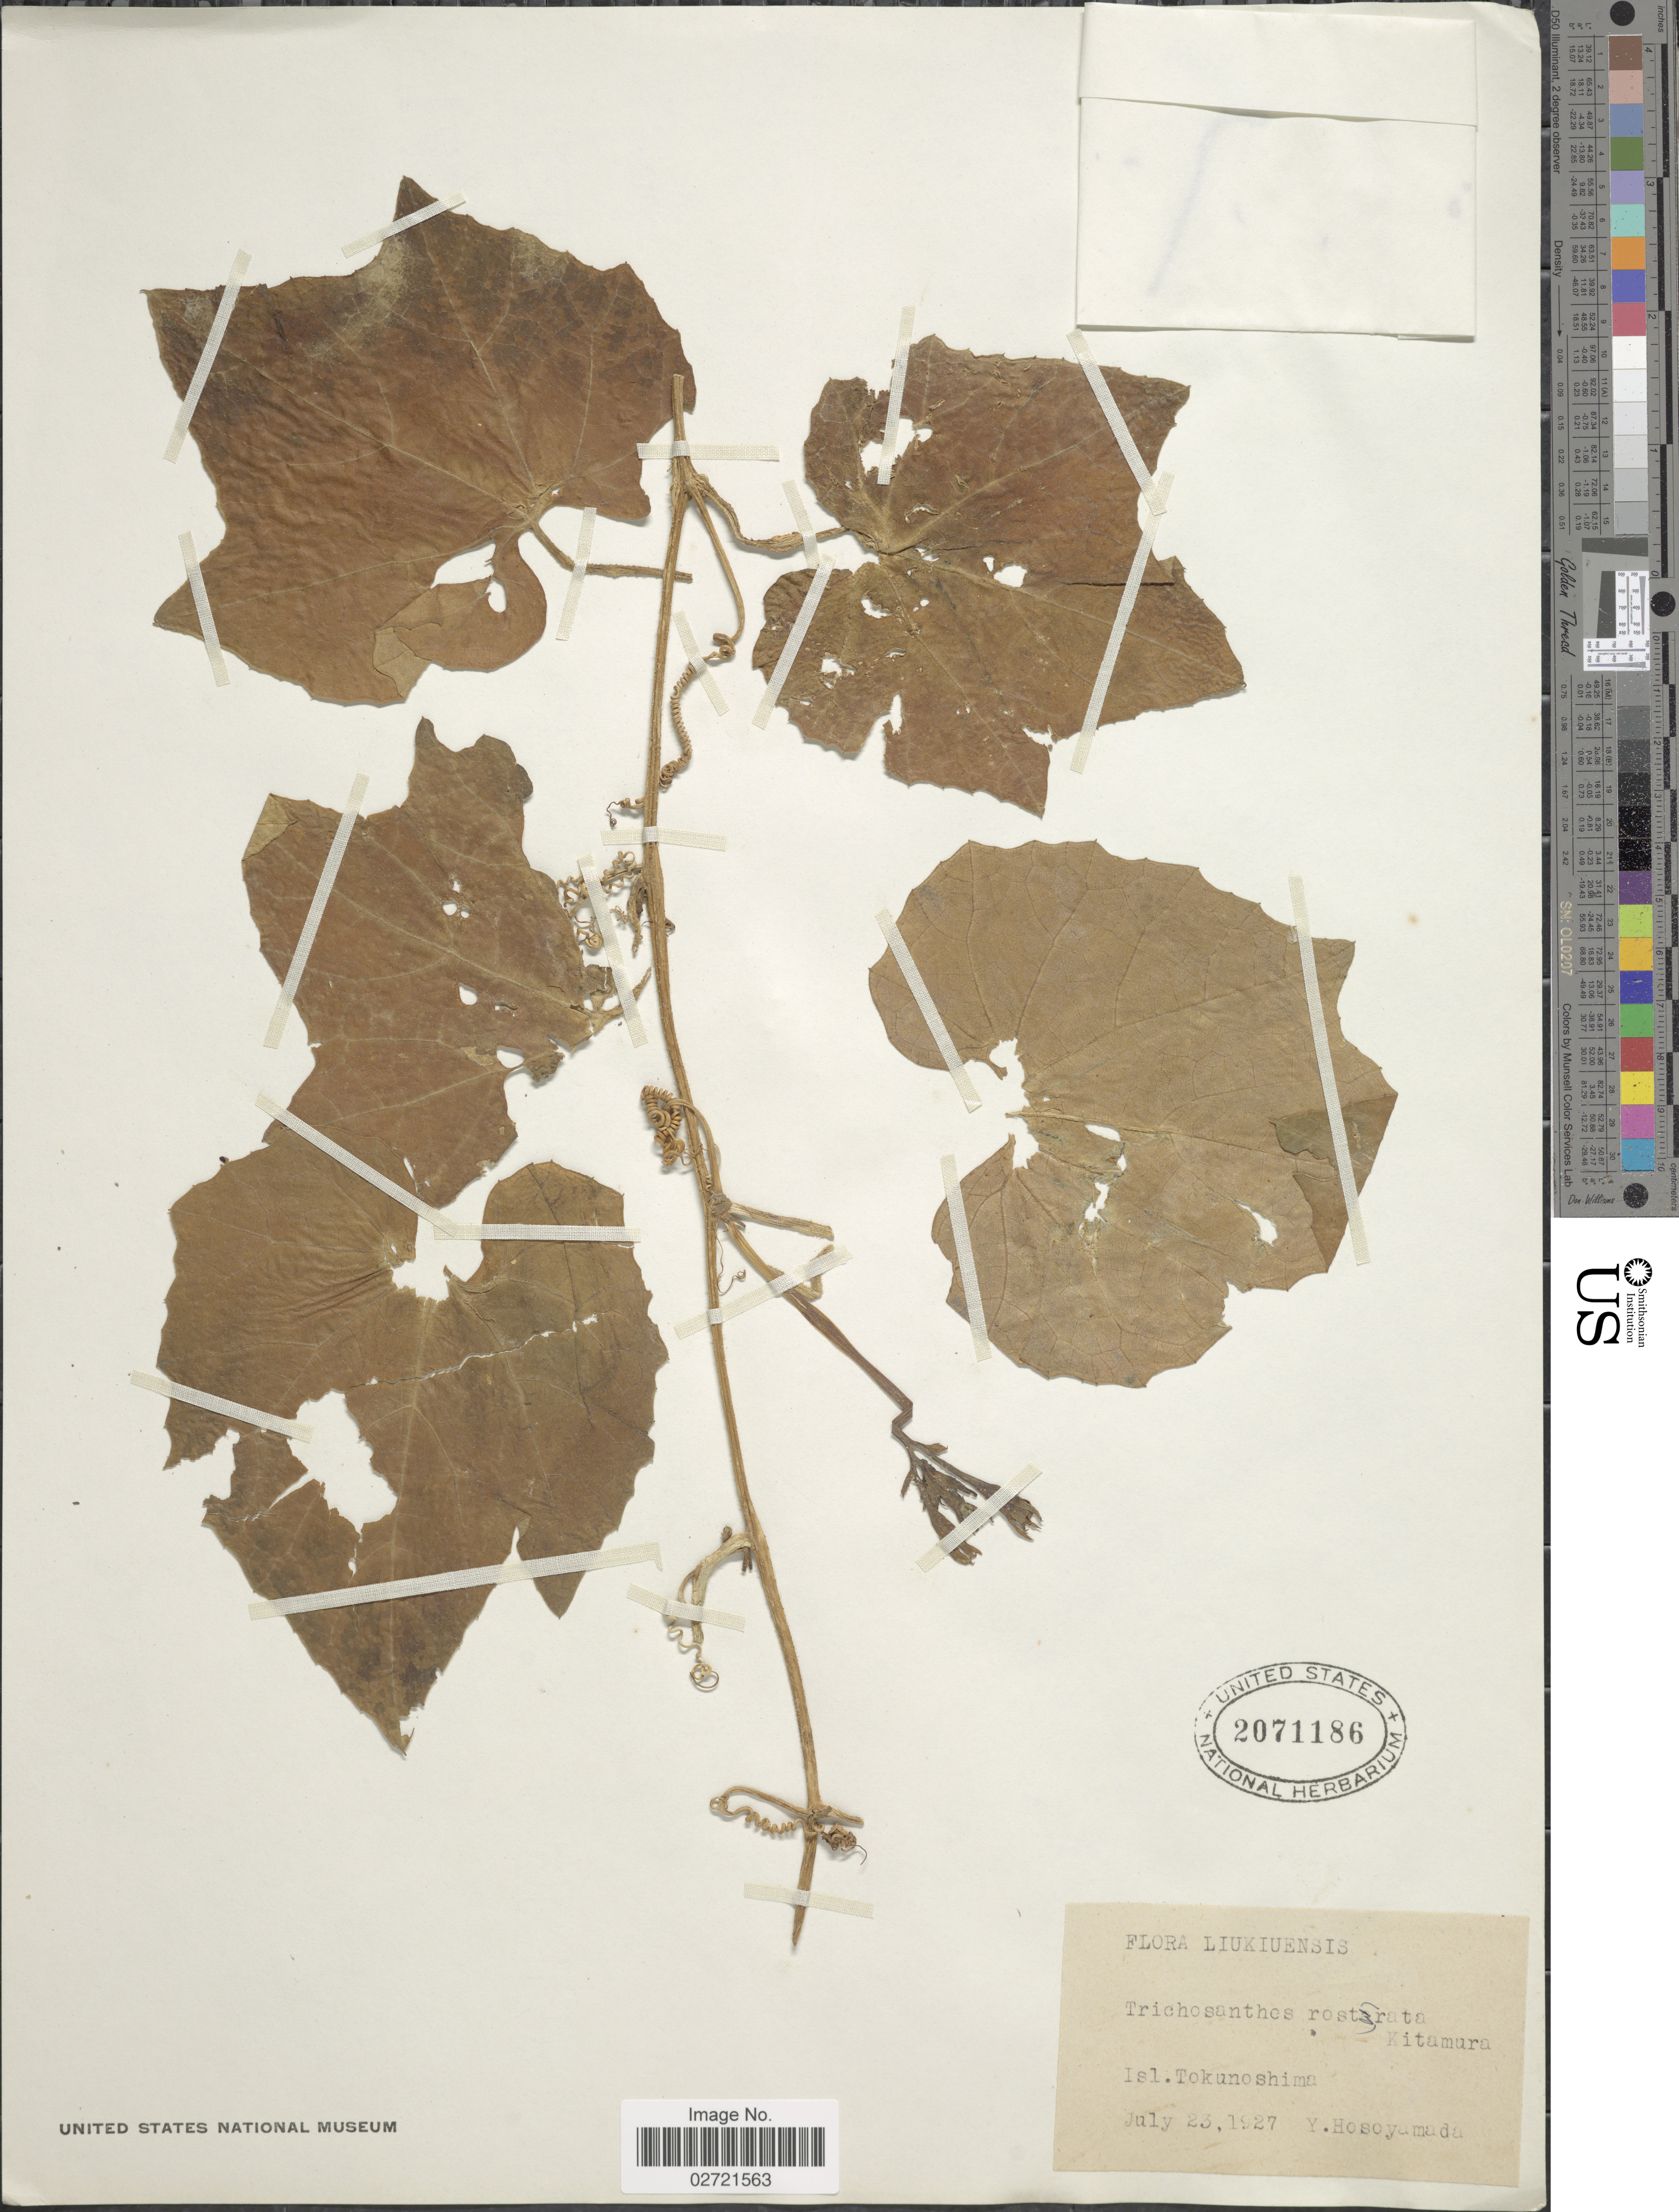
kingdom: Plantae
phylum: Tracheophyta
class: Magnoliopsida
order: Cucurbitales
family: Cucurbitaceae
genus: Trichosanthes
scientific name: Trichosanthes rostrata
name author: Kitamura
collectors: Y. Hosoyamada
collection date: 1927-07-23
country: Japan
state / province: Okinawa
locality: Liukiuensis, Isl. Tokunoshima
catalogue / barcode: US 2071186